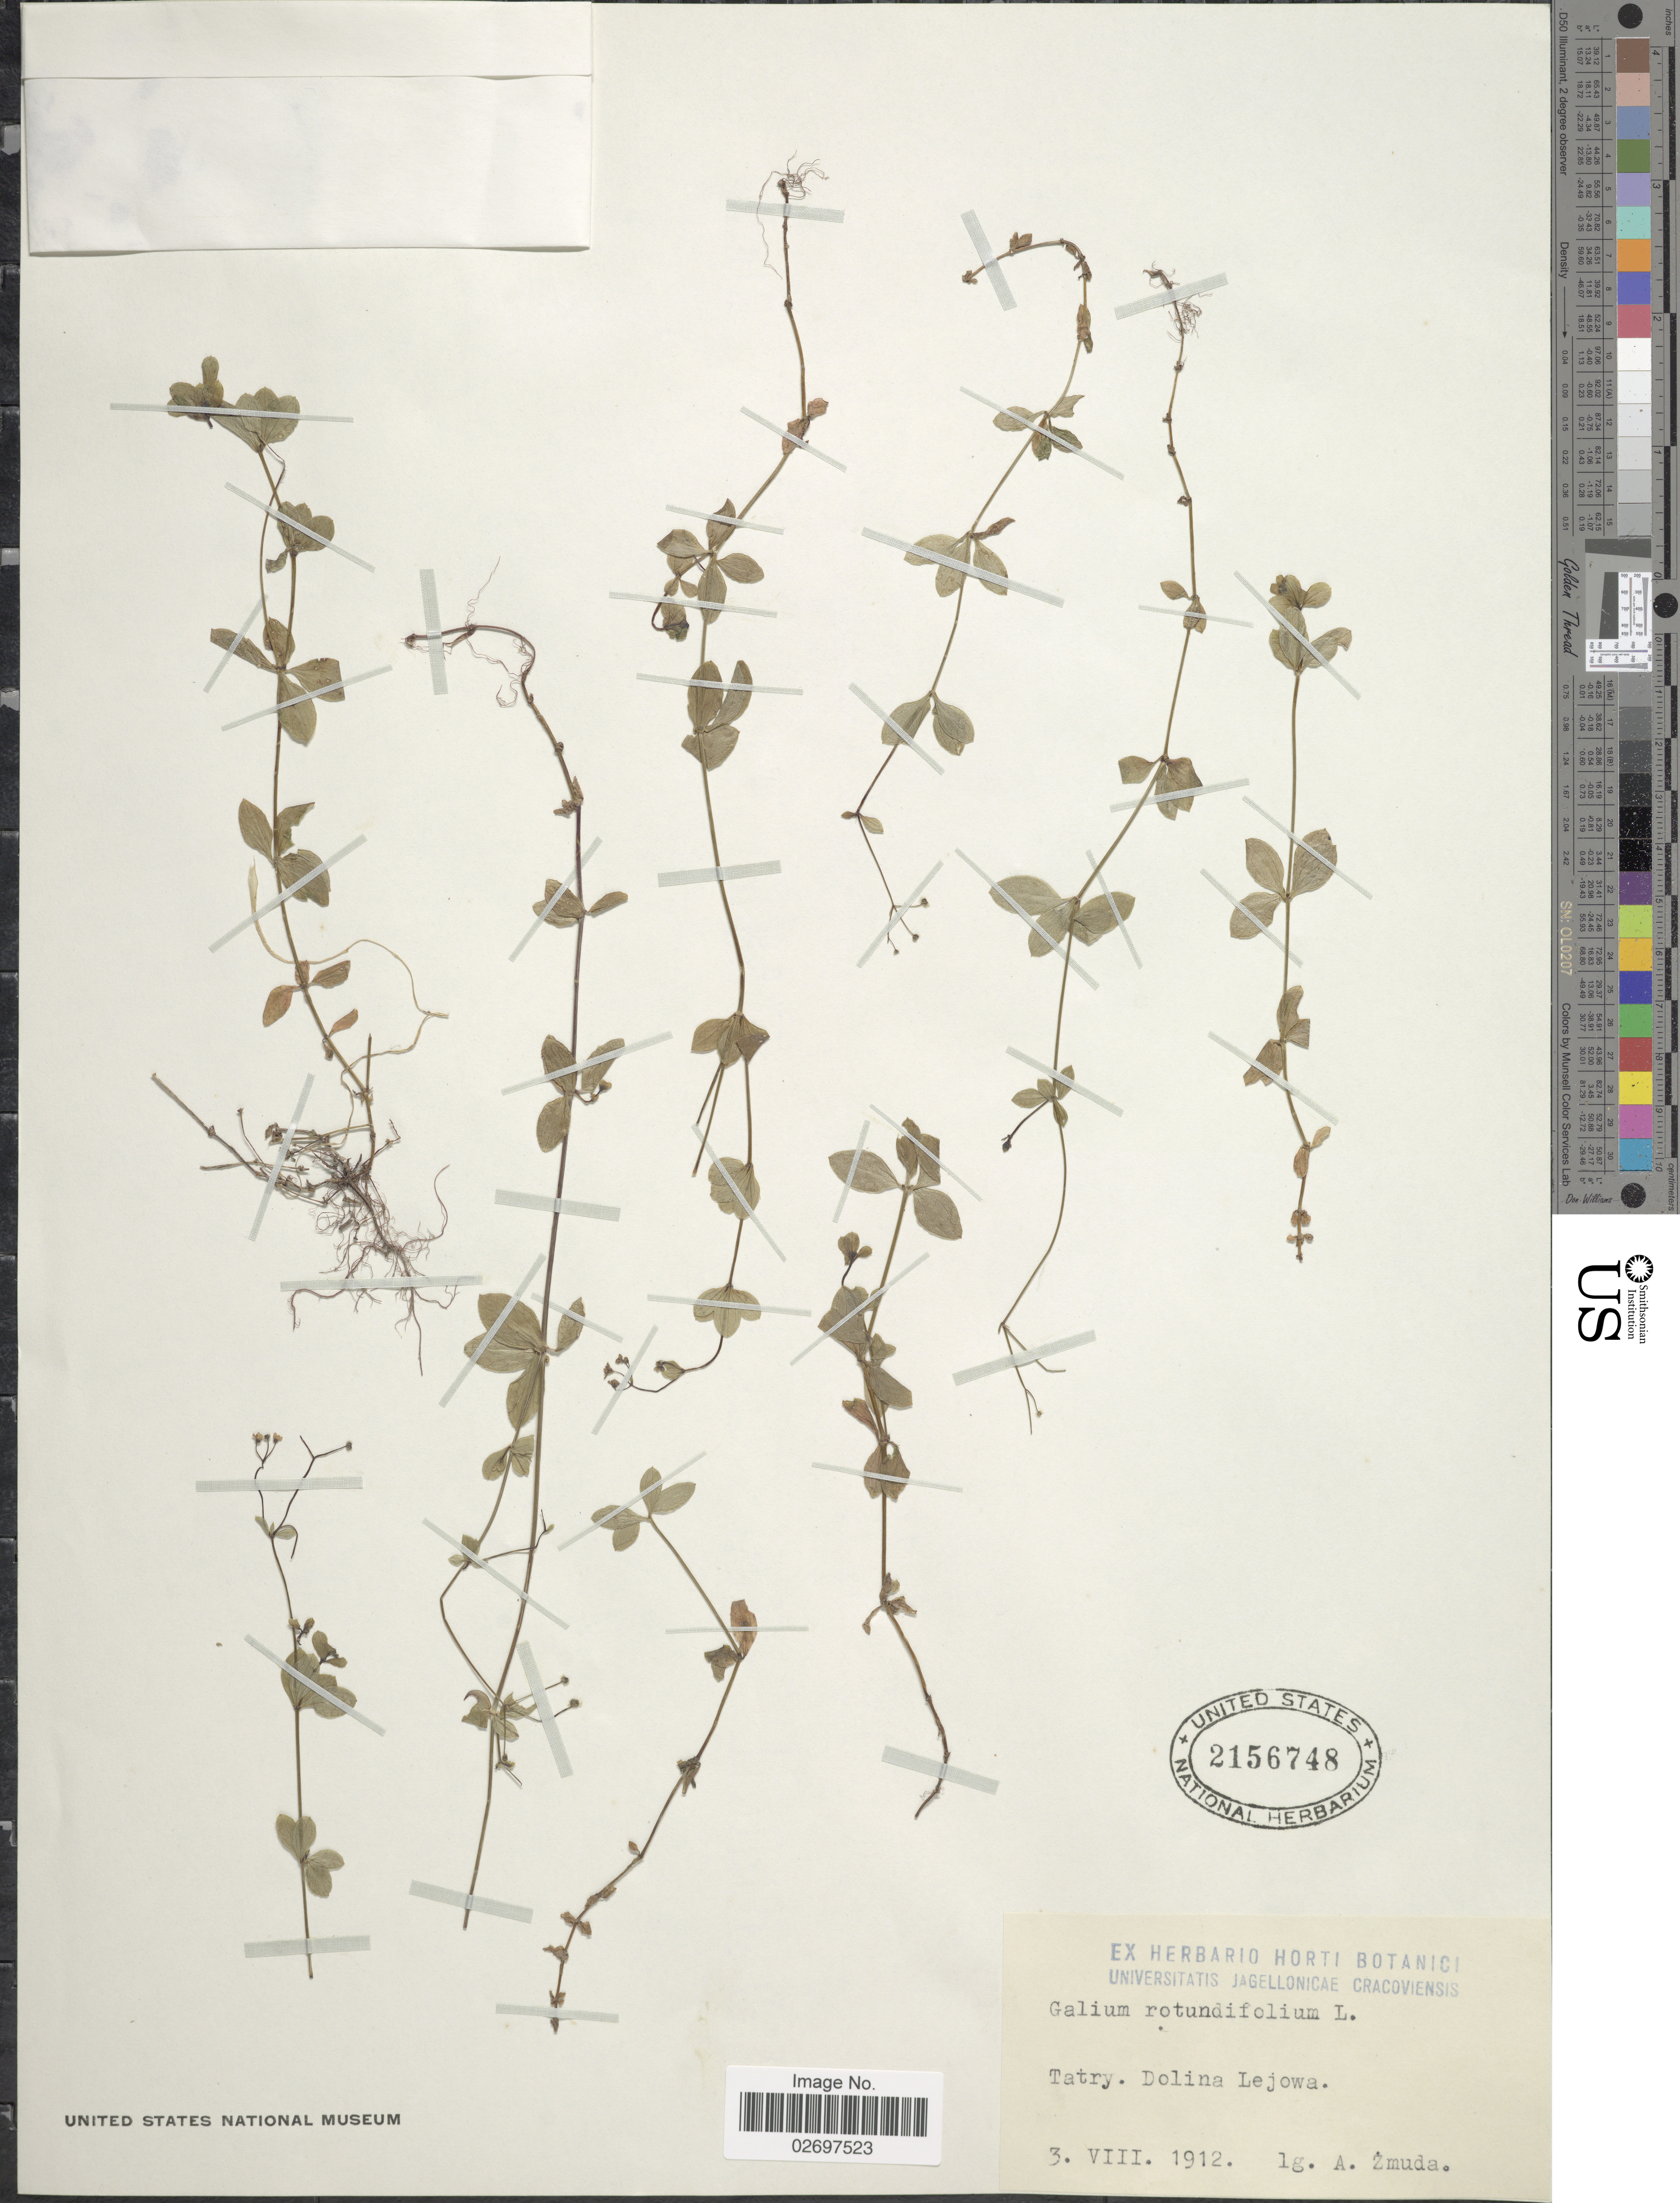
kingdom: Plantae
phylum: Tracheophyta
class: Magnoliopsida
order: Gentianales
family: Rubiaceae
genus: Galium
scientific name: Galium rotundifolium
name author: L.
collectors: A. Zmuda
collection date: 1912-08-03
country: Poland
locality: Tatry. Dolina Lejowa.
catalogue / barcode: US 2156748